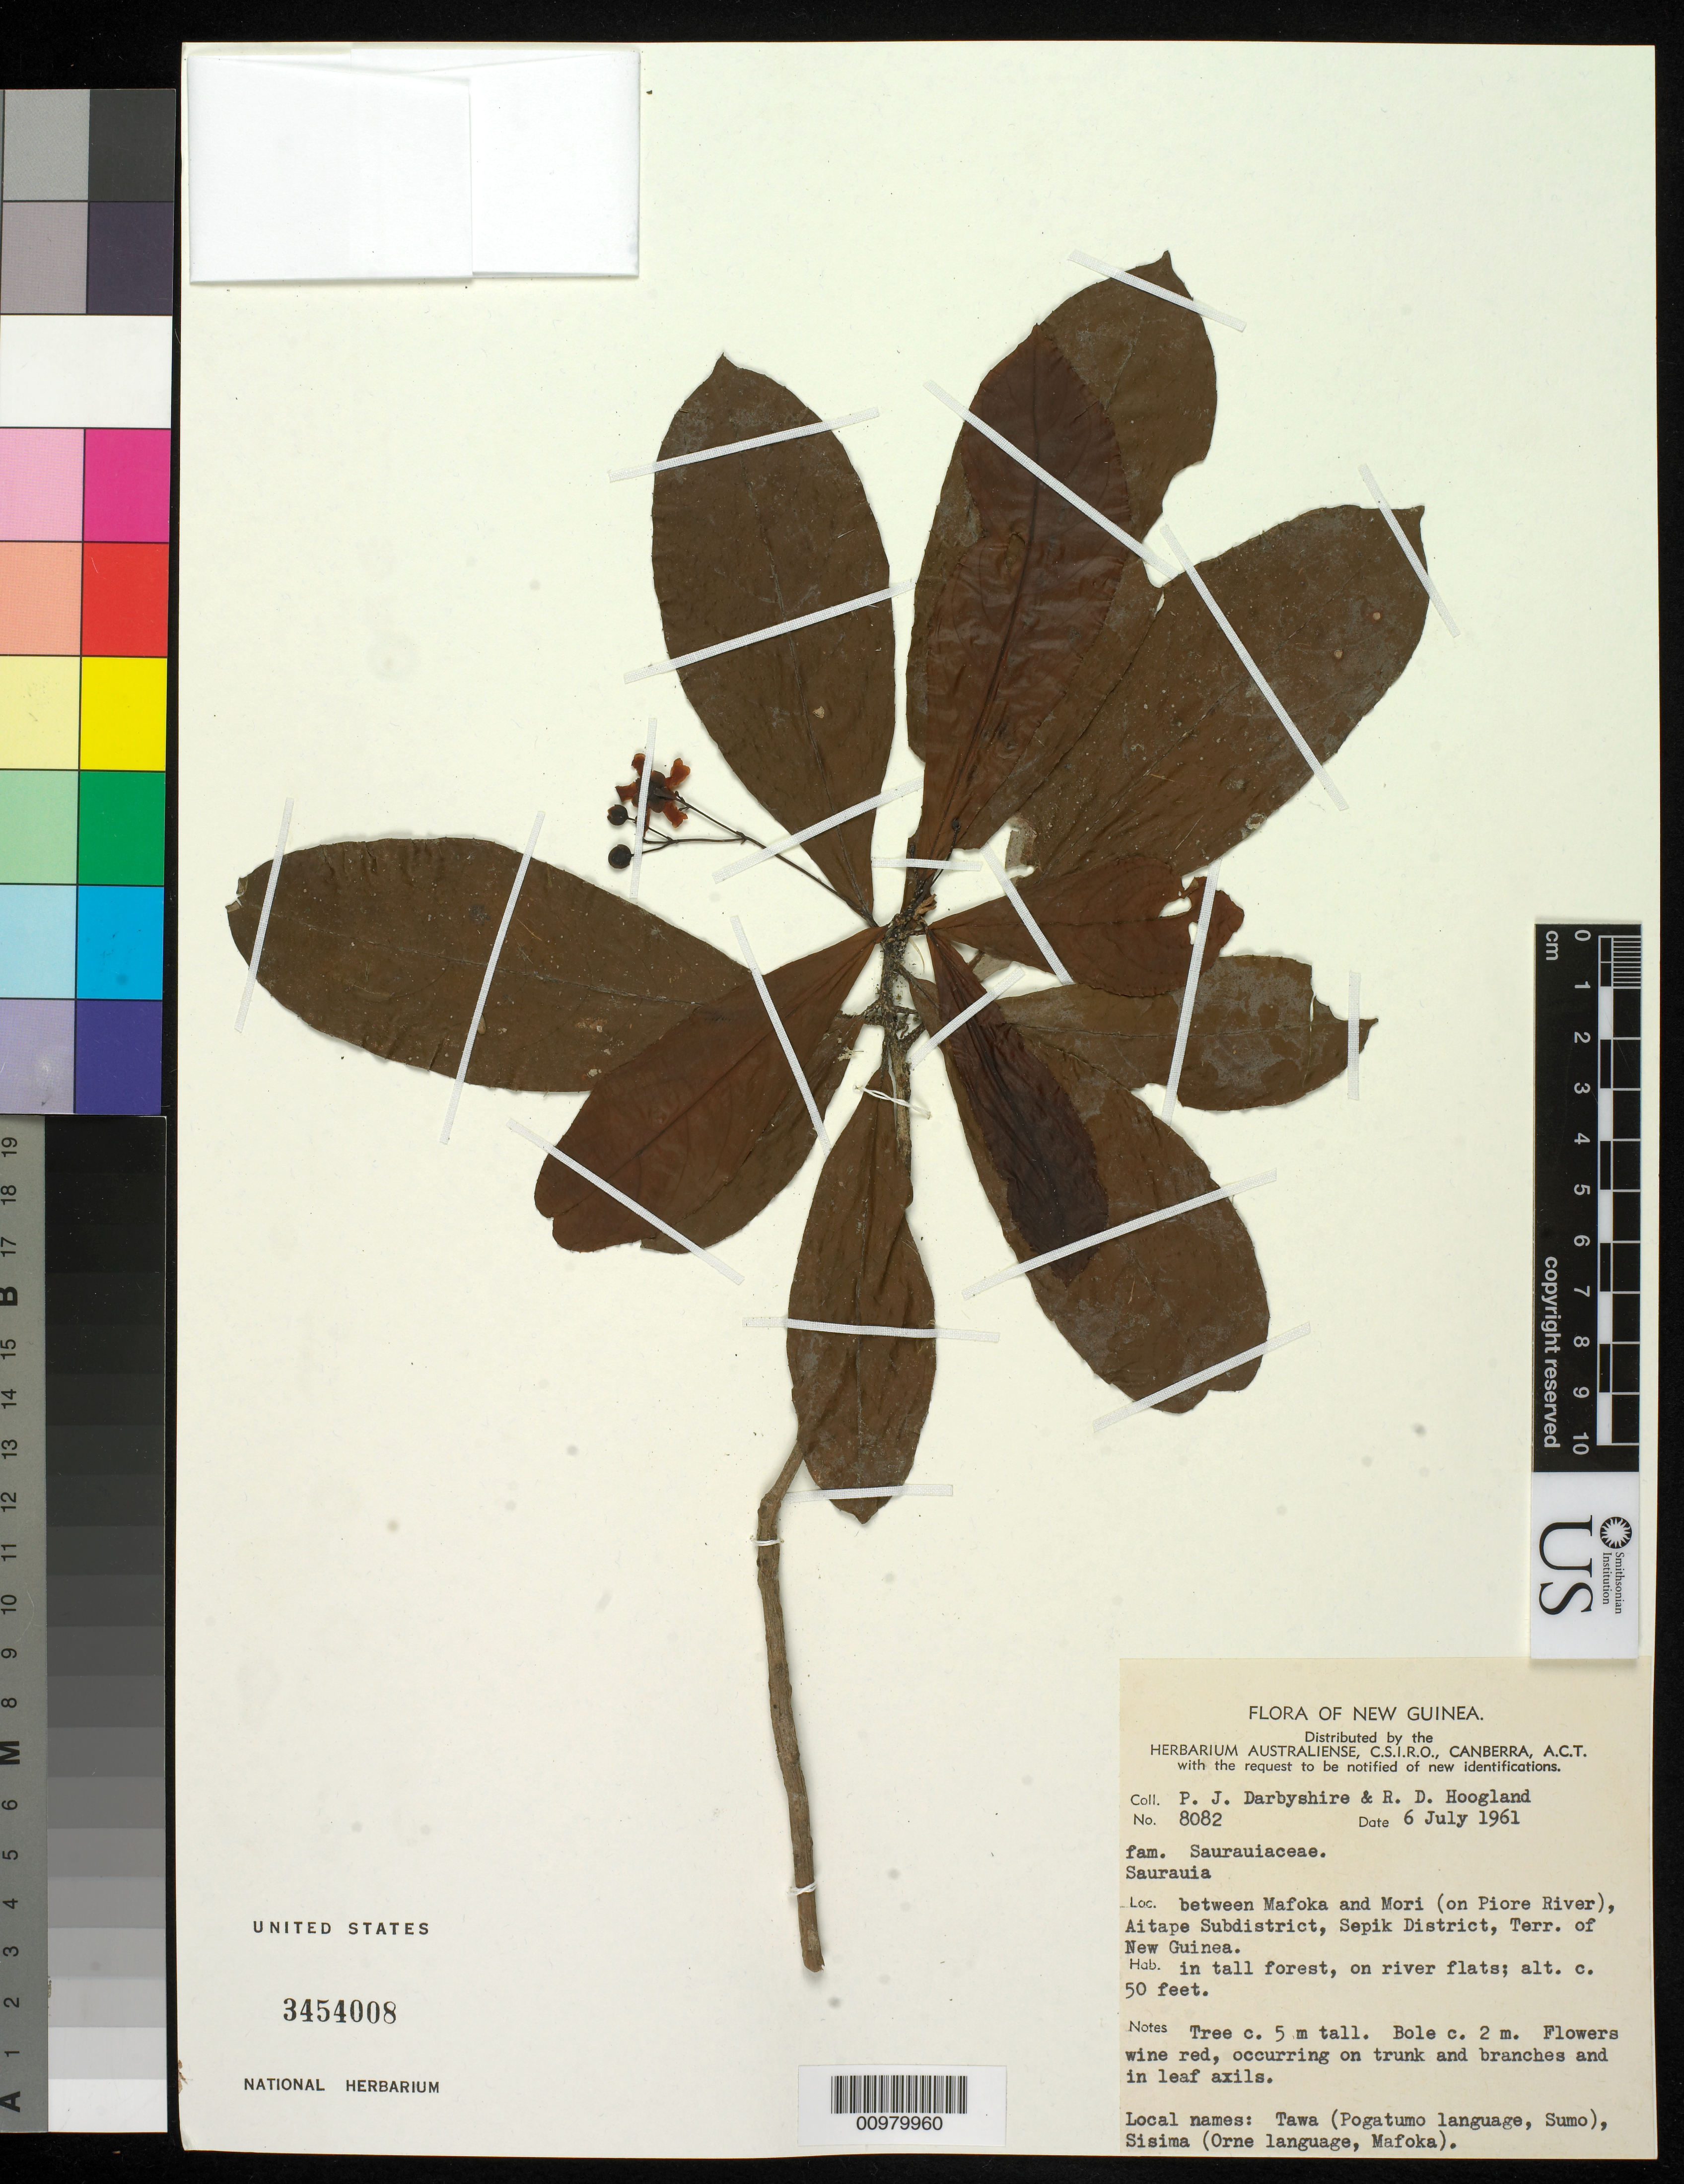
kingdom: Plantae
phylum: Tracheophyta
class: Magnoliopsida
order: Ericales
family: Actinidiaceae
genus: Saurauia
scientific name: Saurauia sp.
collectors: P. Darbyshire & R. D. Hoogland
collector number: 8082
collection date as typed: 06 Jul 1961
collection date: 1961-07-06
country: Papua New Guinea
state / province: Sandaun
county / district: Aitape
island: New Guinea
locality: Sepik District, Aitape Subdistrict, between Mafoka and Mori (on Piore River)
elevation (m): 15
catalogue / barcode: US 3454008